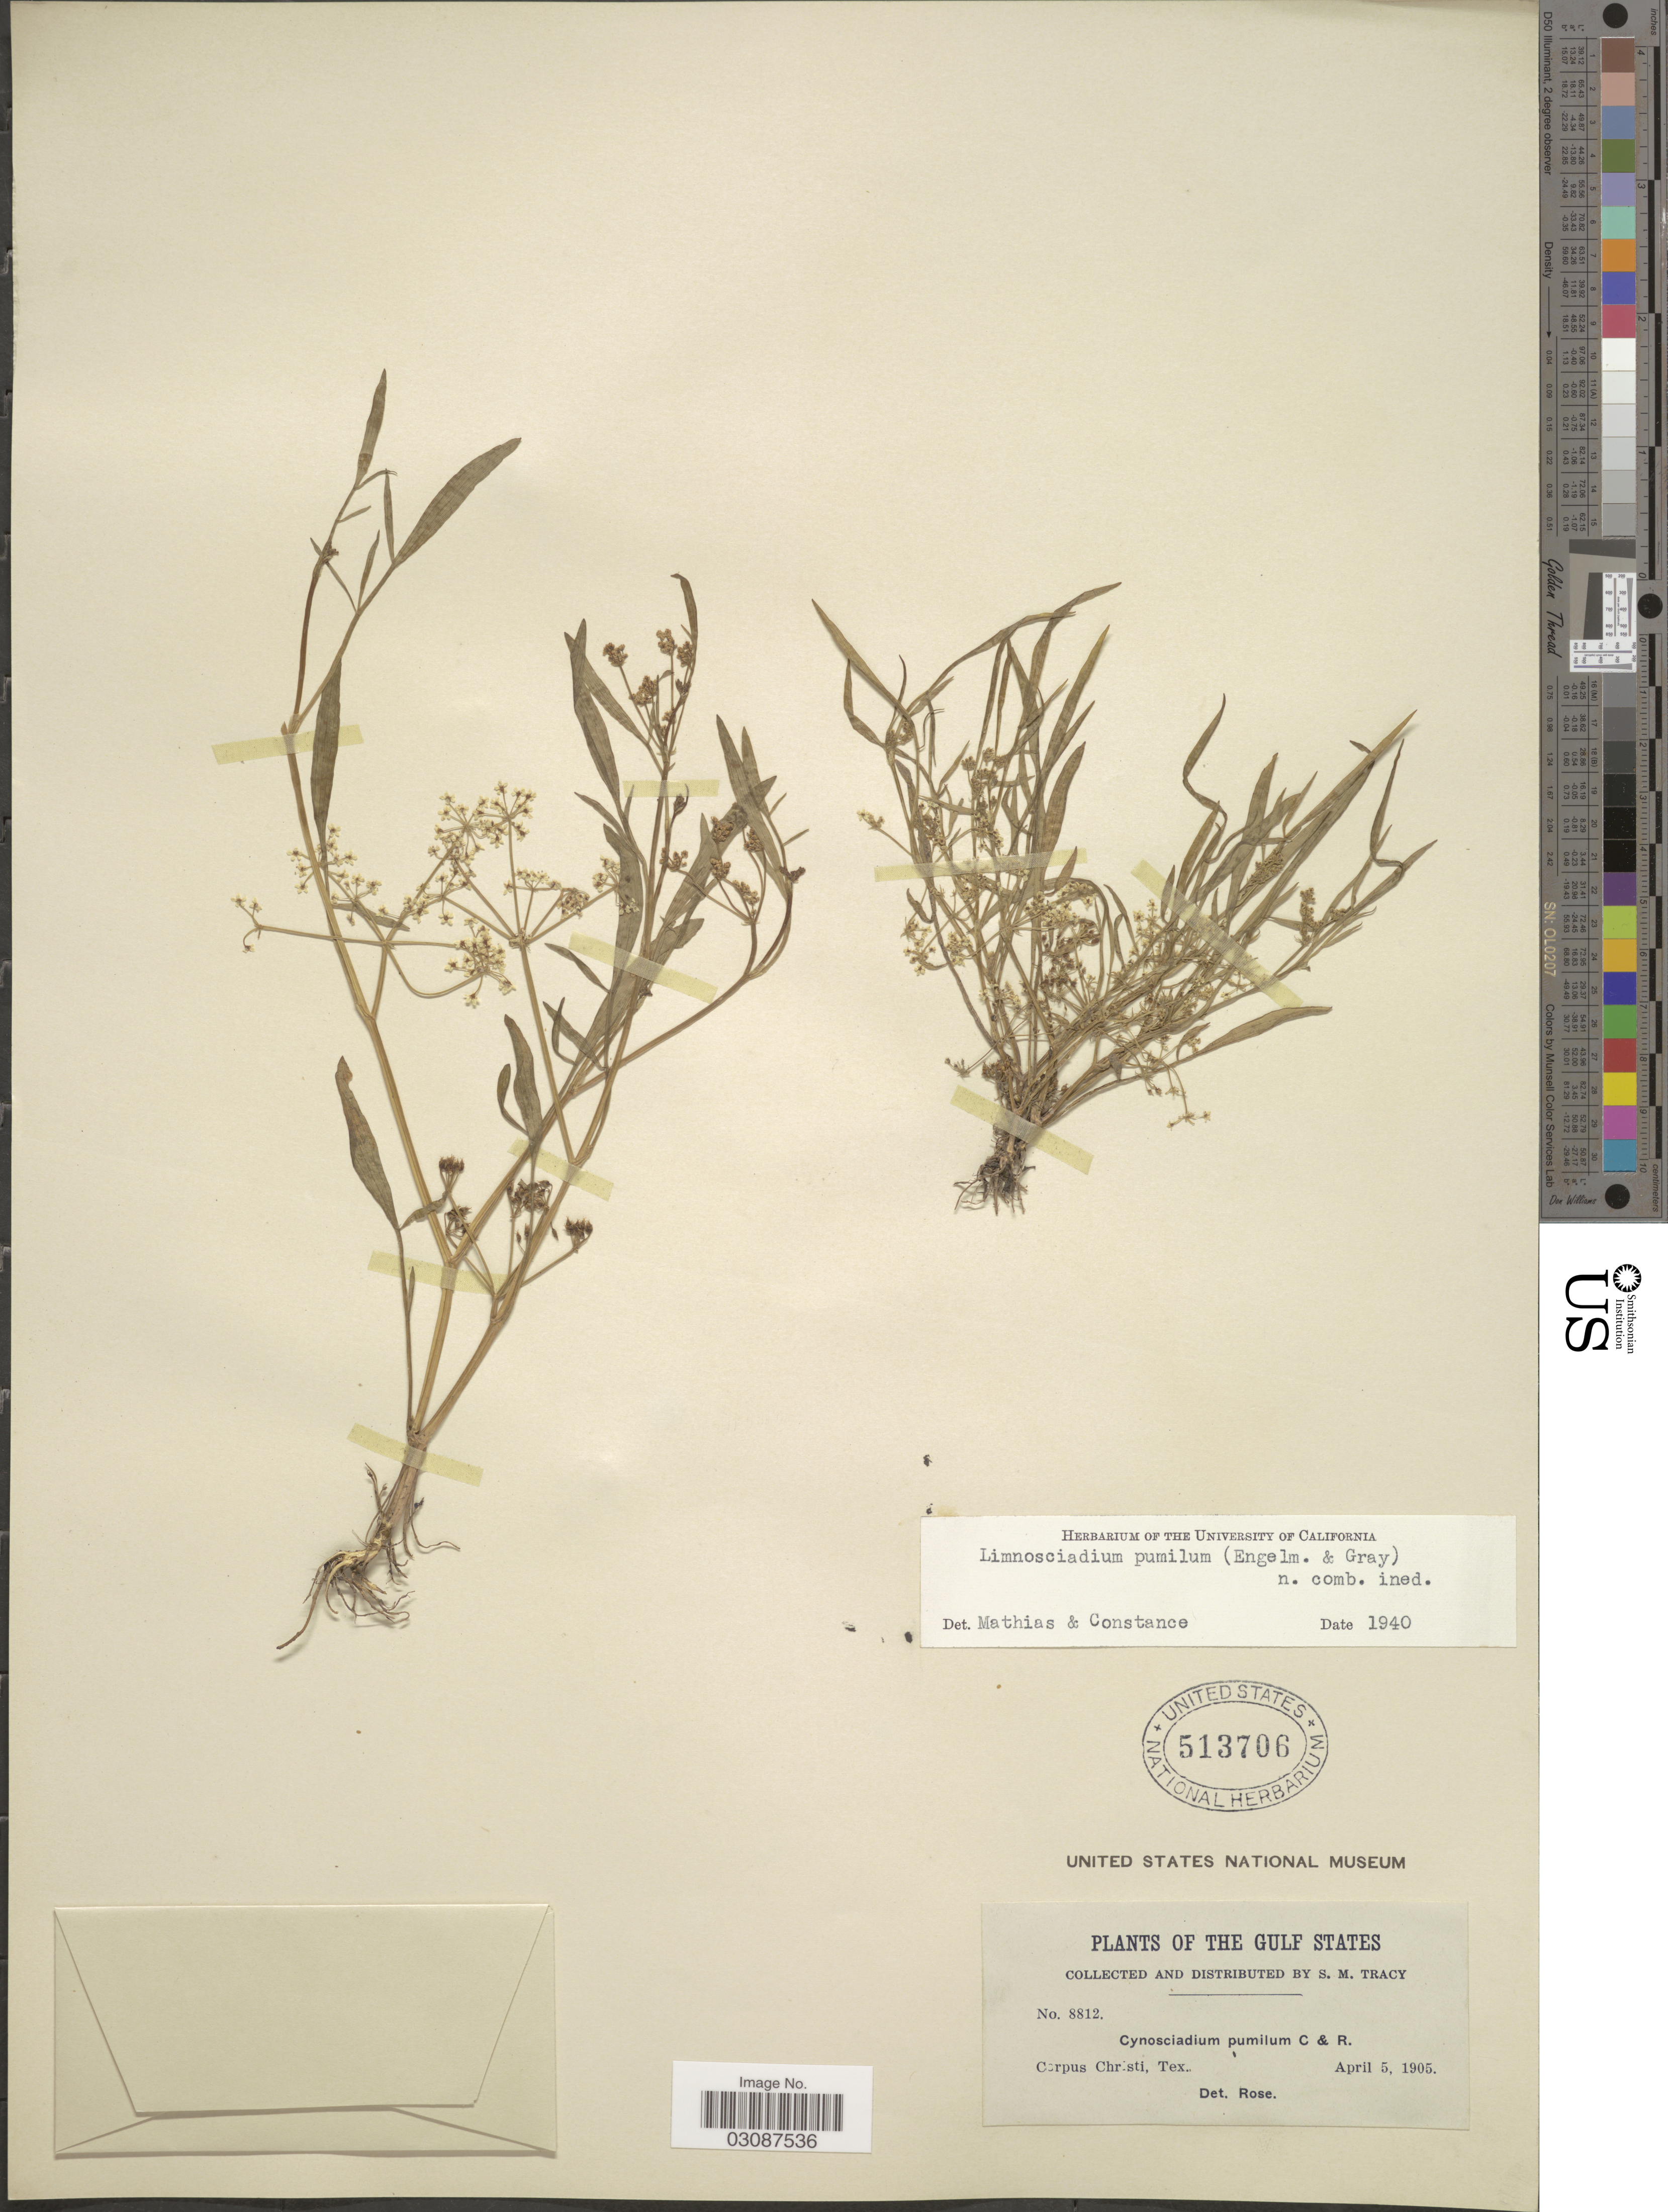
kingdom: Plantae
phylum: Tracheophyta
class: Magnoliopsida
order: Apiales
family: Apiaceae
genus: Limnosciadium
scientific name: Limnosciadium pumilum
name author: (Engelm. & A. Gray) Mathias & Constance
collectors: S. M. Tracy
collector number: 8812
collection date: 1905-04-05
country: United States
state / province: Texas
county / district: Nueces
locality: Gulf States. Corpus Christi.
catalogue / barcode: US 513706